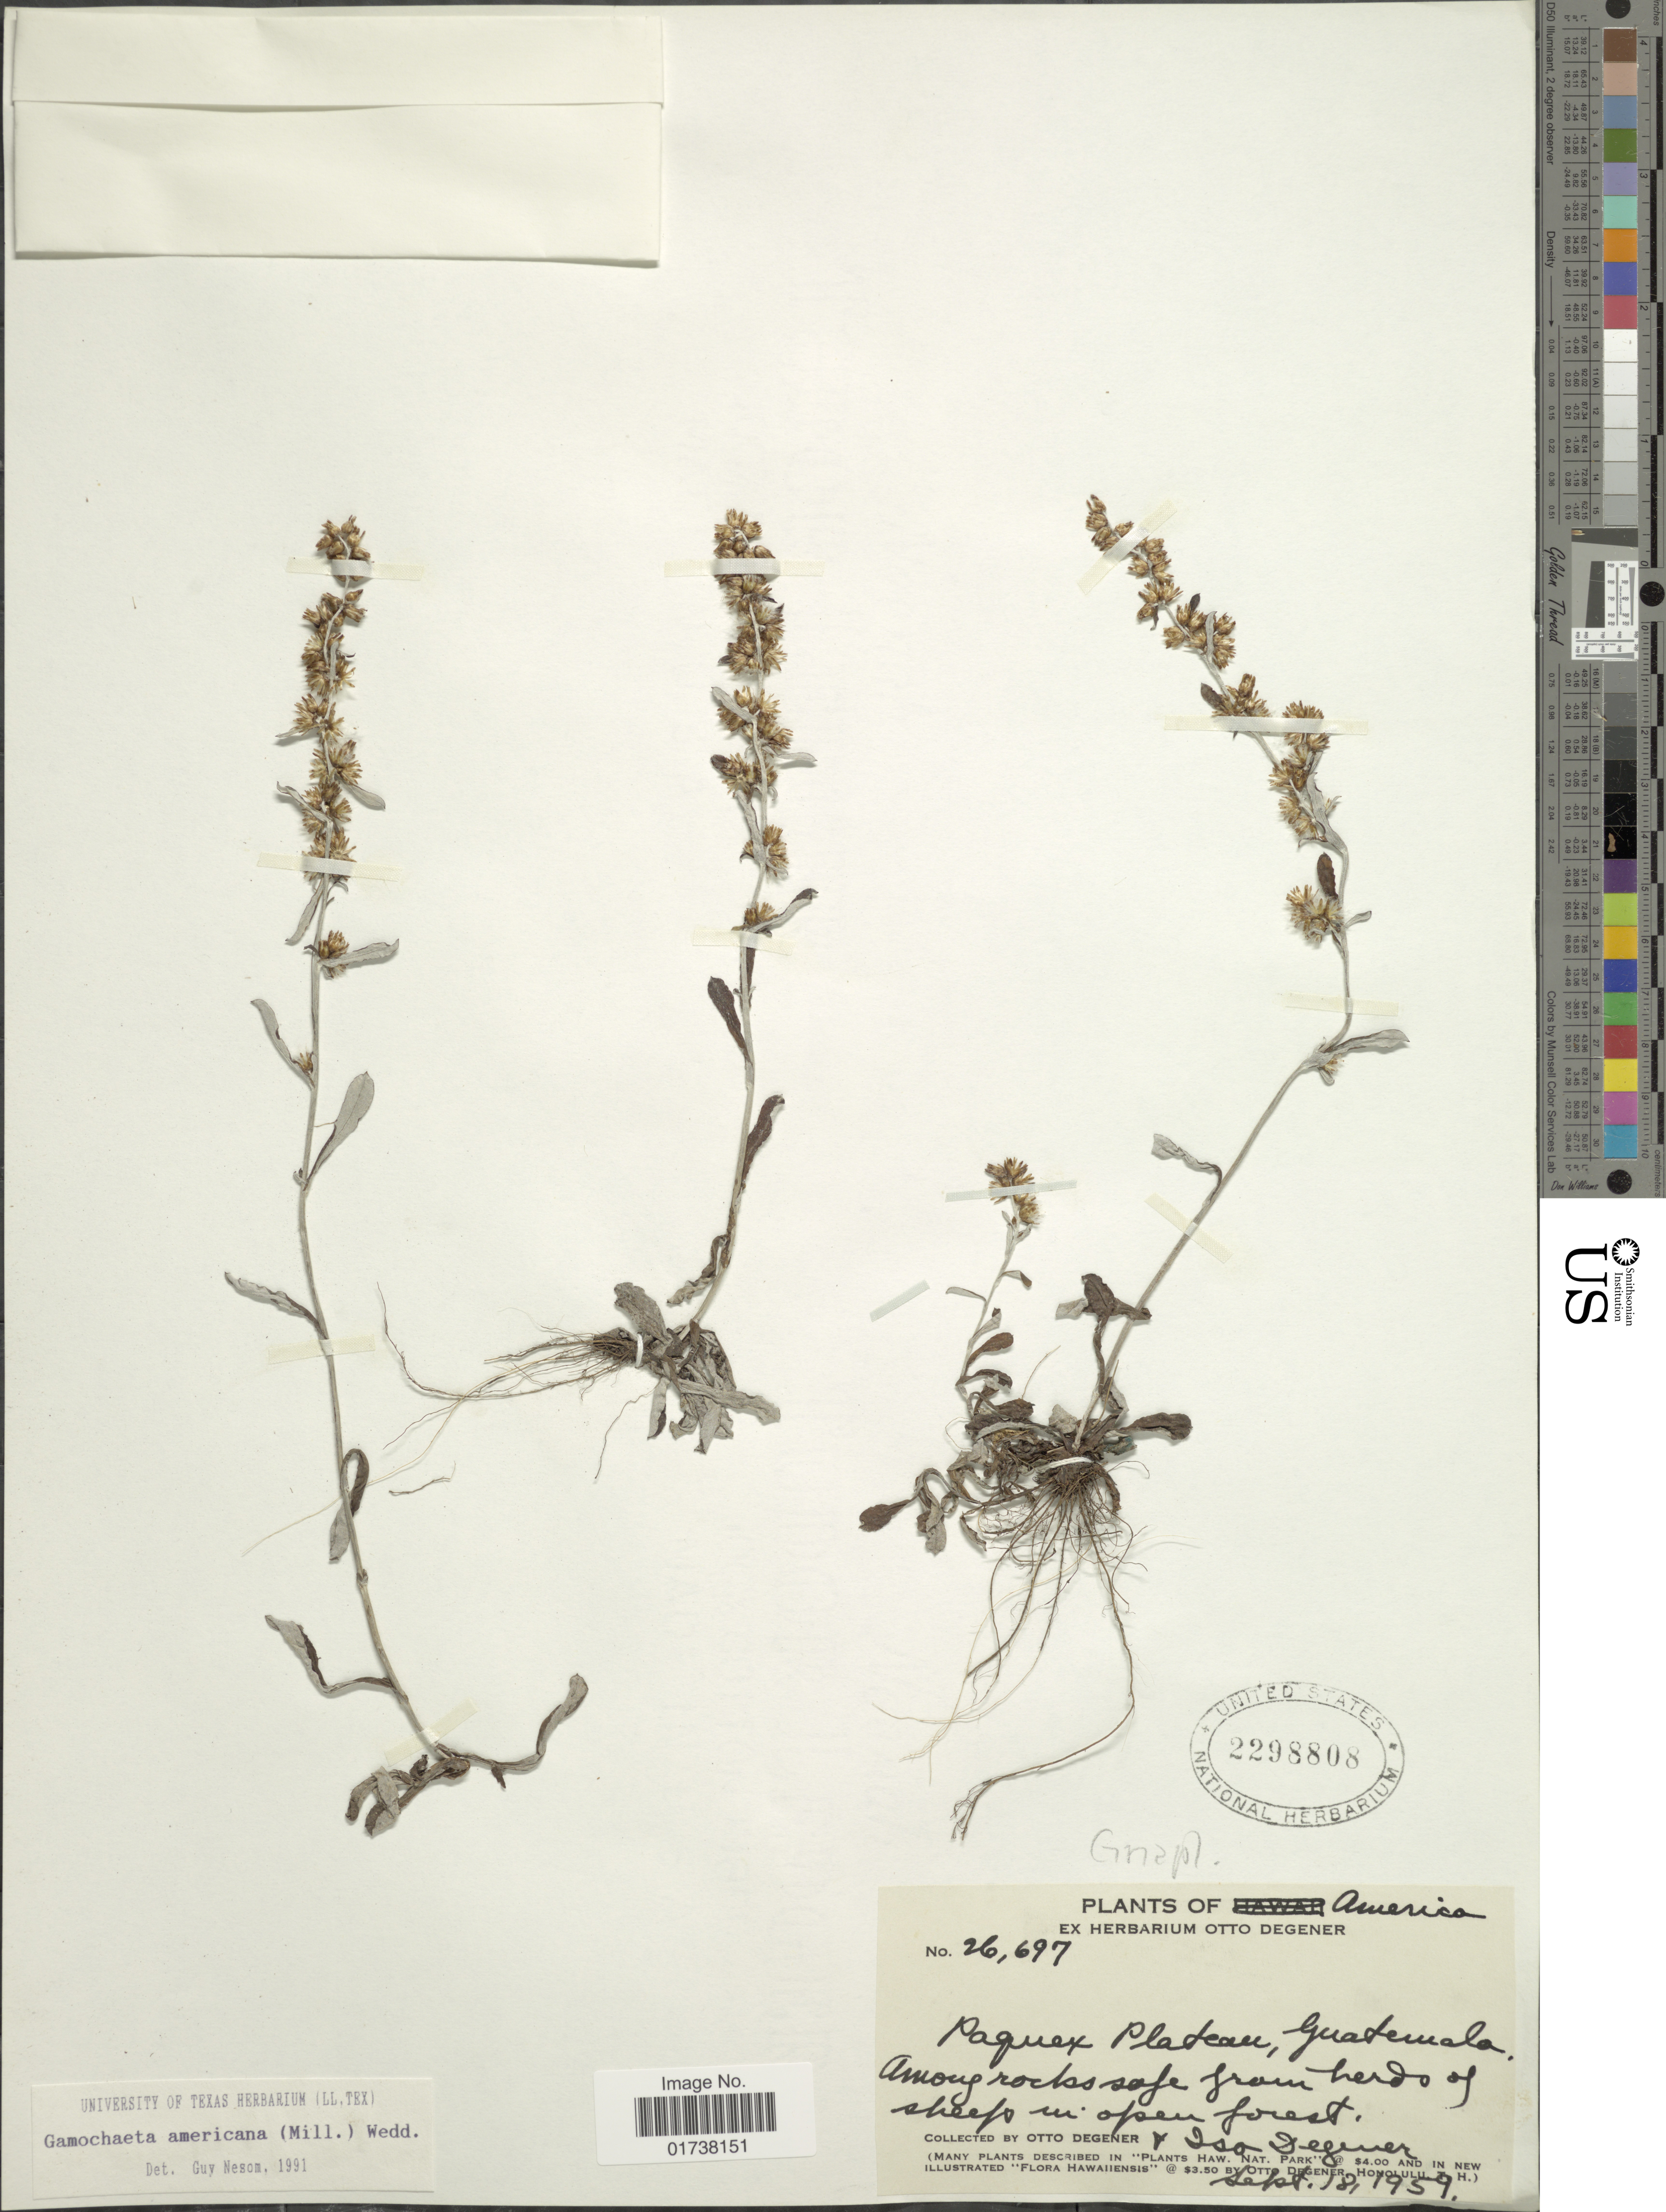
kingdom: Plantae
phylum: Tracheophyta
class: Magnoliopsida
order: Asterales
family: Asteraceae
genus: Gamochaeta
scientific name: Gamochaeta americana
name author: (Mill.) Wedd.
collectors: O. Degener & I. Degener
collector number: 26697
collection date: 1959-09-18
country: Guatemala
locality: Paquex Plateau, Guatemela. Among rocks safe from herds of sheep in open forest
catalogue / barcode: US 2298808